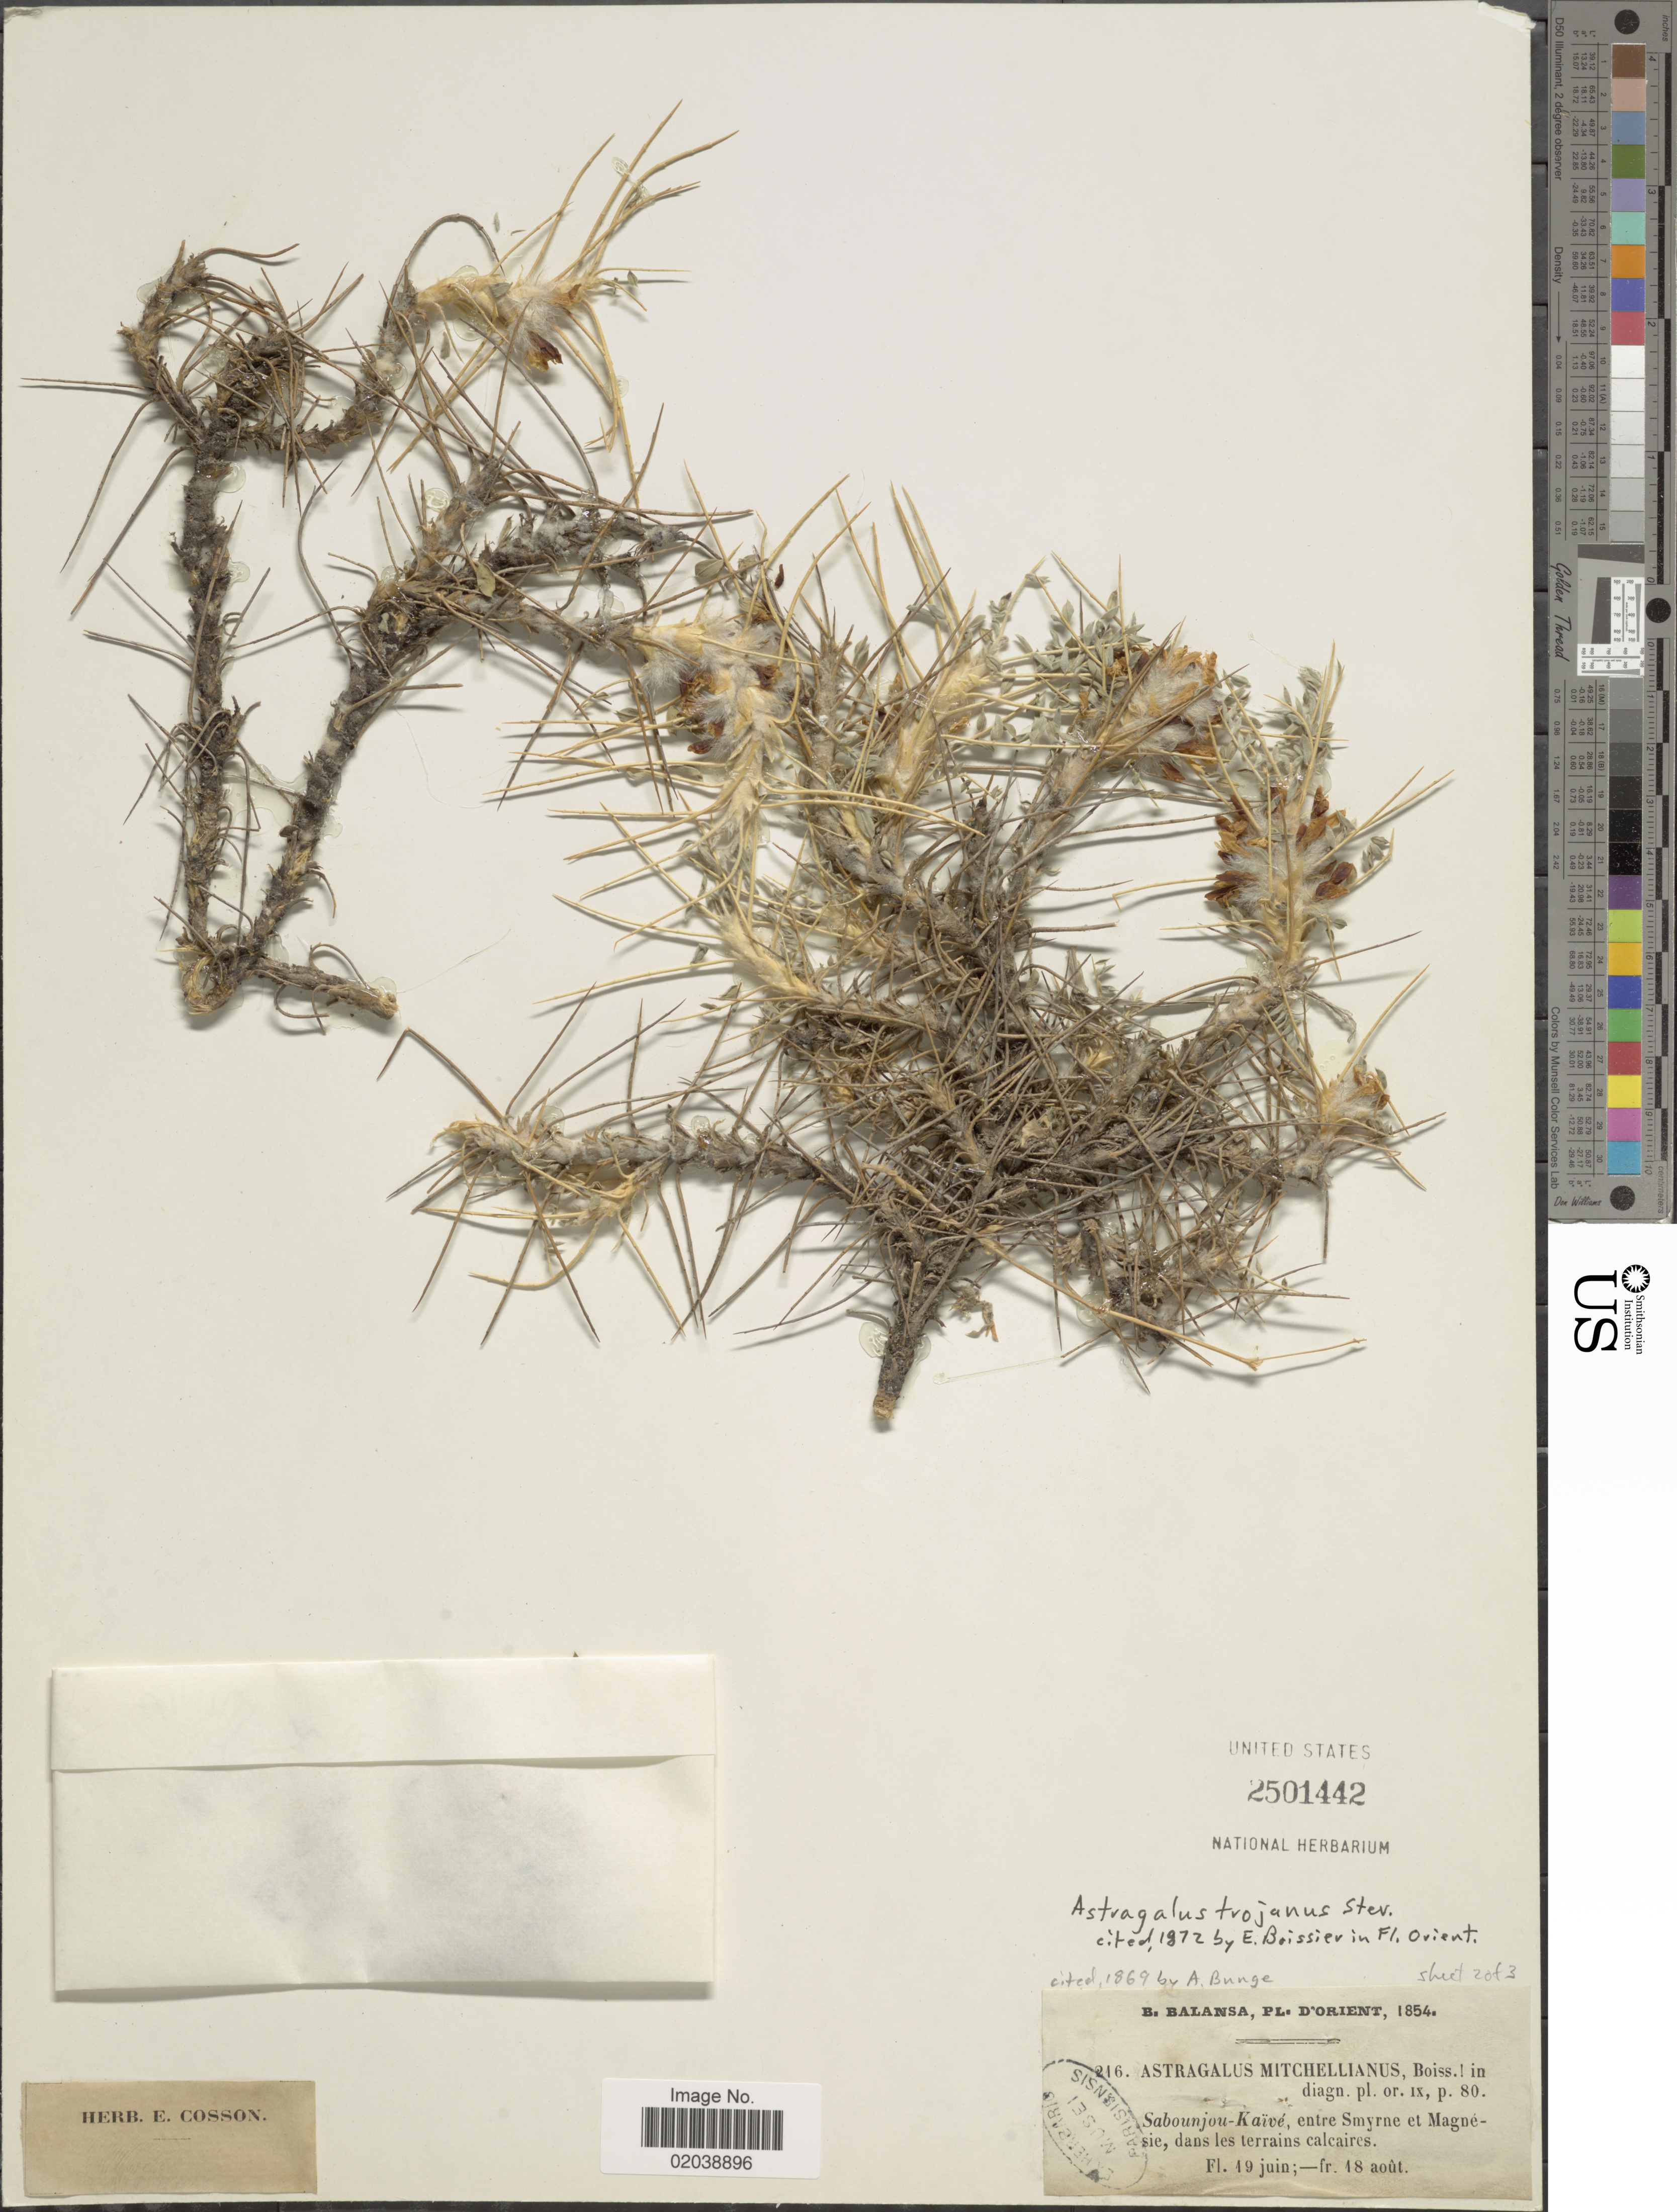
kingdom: Plantae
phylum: Tracheophyta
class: Magnoliopsida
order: Fabales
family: Fabaceae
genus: Astragalus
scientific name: Astragalus thracicus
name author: Griseb.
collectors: B. Balansa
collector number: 216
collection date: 1854-06-19/1854-08-18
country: Turkey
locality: Pl. D'Orient, Sabounjou, Kaive, entre Smyrne et Magnesie, dans les terrains calcaires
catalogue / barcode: US 2501442